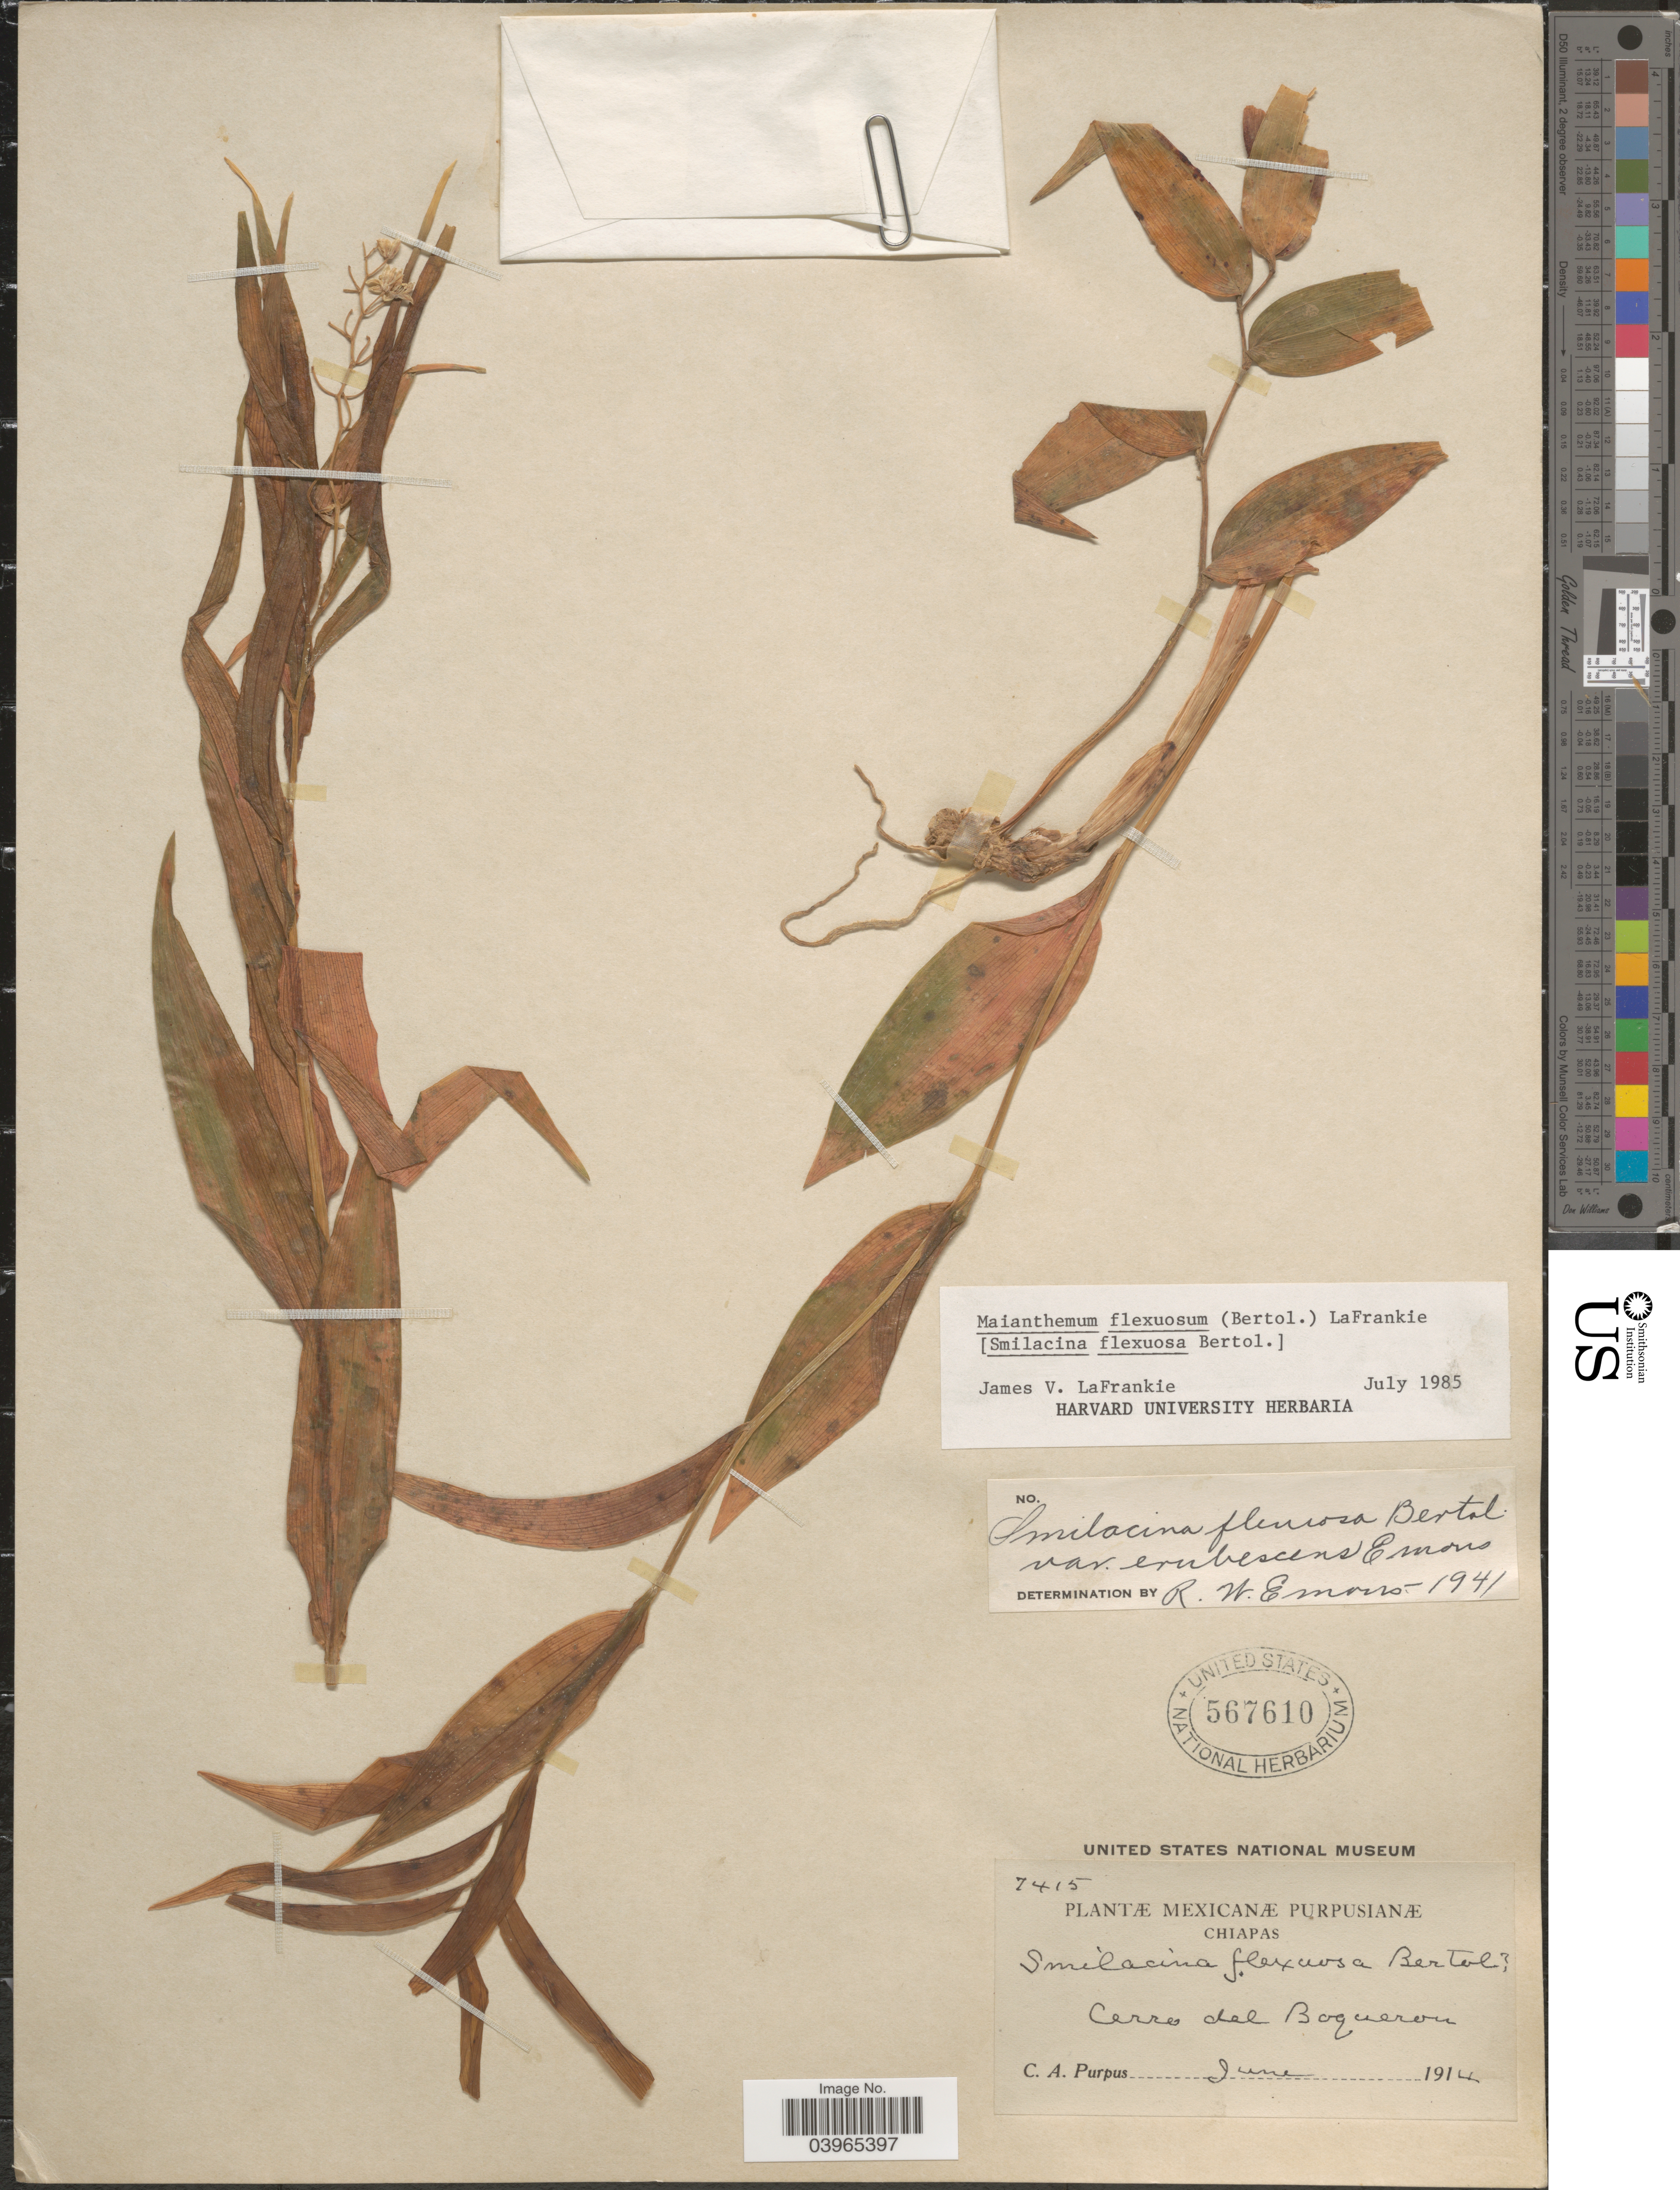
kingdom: Plantae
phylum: Tracheophyta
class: Liliopsida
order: Asparagales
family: Asparagaceae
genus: Maianthemum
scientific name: Maianthemum flexuosum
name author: (Bertol.) LaFrankie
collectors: C. A. Purpus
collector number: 7415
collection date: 1914-06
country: Mexico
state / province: Chiapas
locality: Cerro del Boqueron.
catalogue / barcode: US 567610